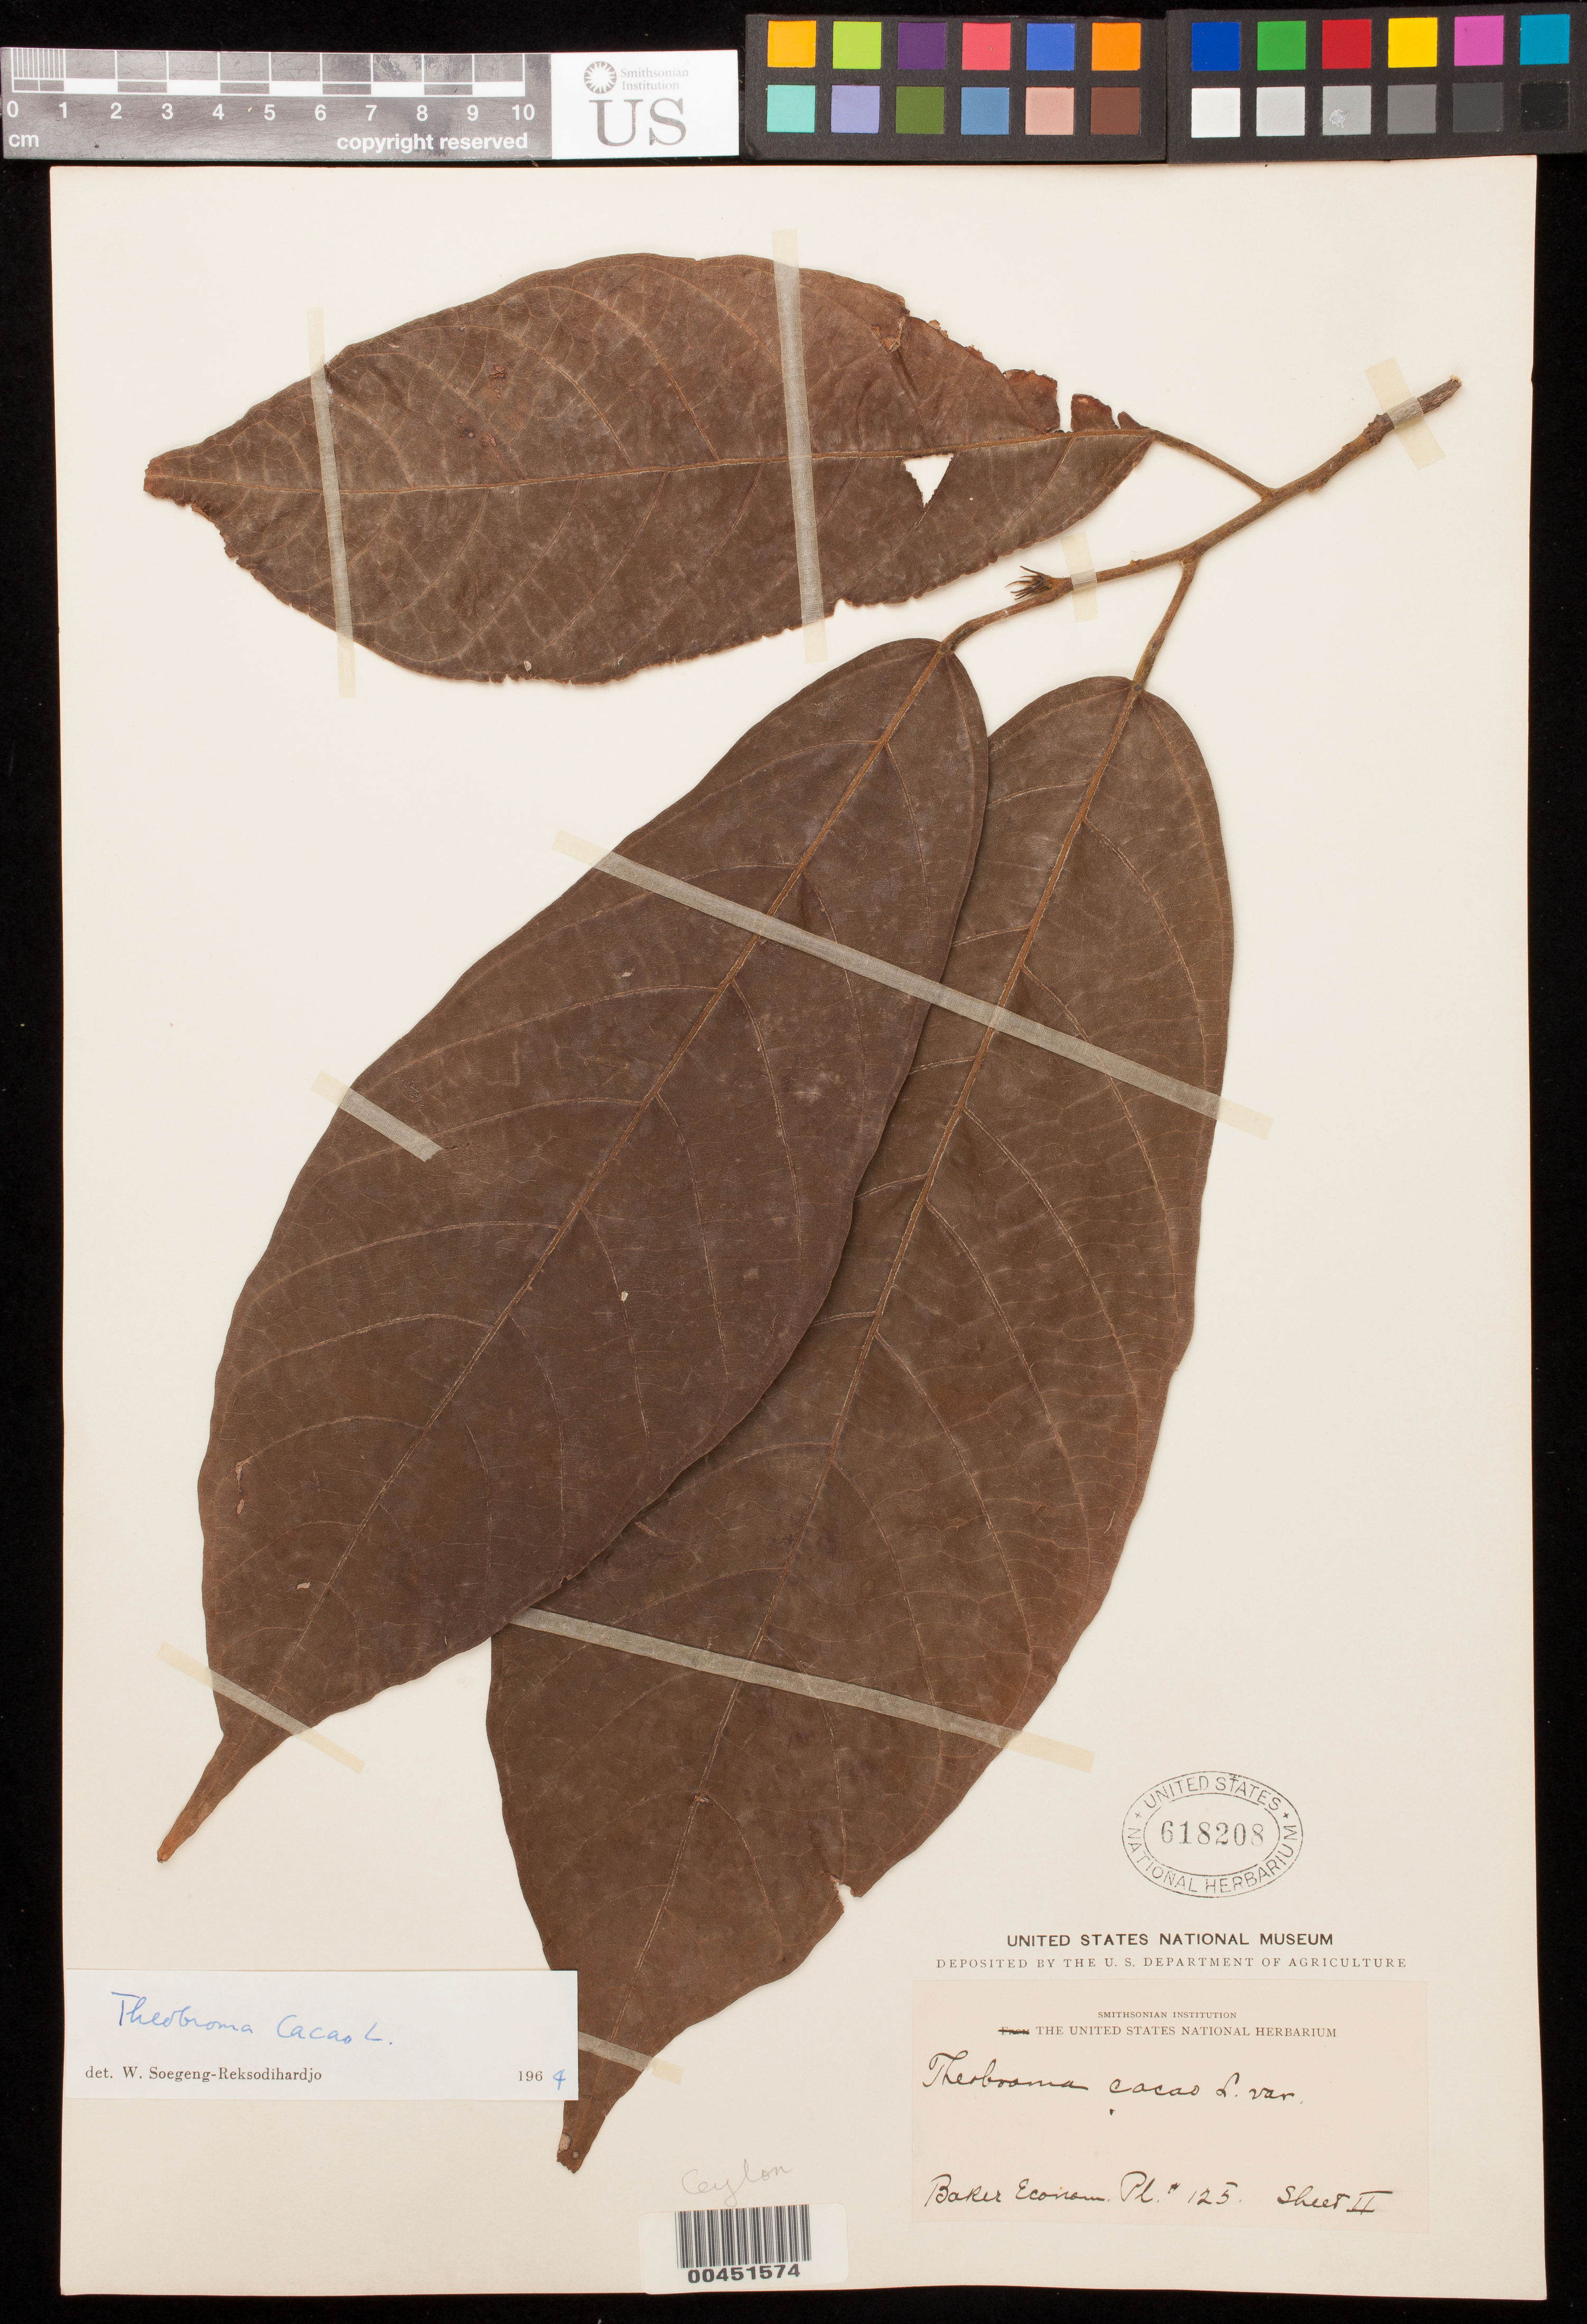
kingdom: Plantae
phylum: Tracheophyta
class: Magnoliopsida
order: Malvales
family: Malvaceae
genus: Theobroma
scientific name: Theobroma cacao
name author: L.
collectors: C. Baker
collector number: Baker Econ. Pl. 125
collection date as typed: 30 May 1907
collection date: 1907-05-30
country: Sri Lanka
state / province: Central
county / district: Kandy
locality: Royal Botanic Garden, Peradeniya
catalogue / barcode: US 618208